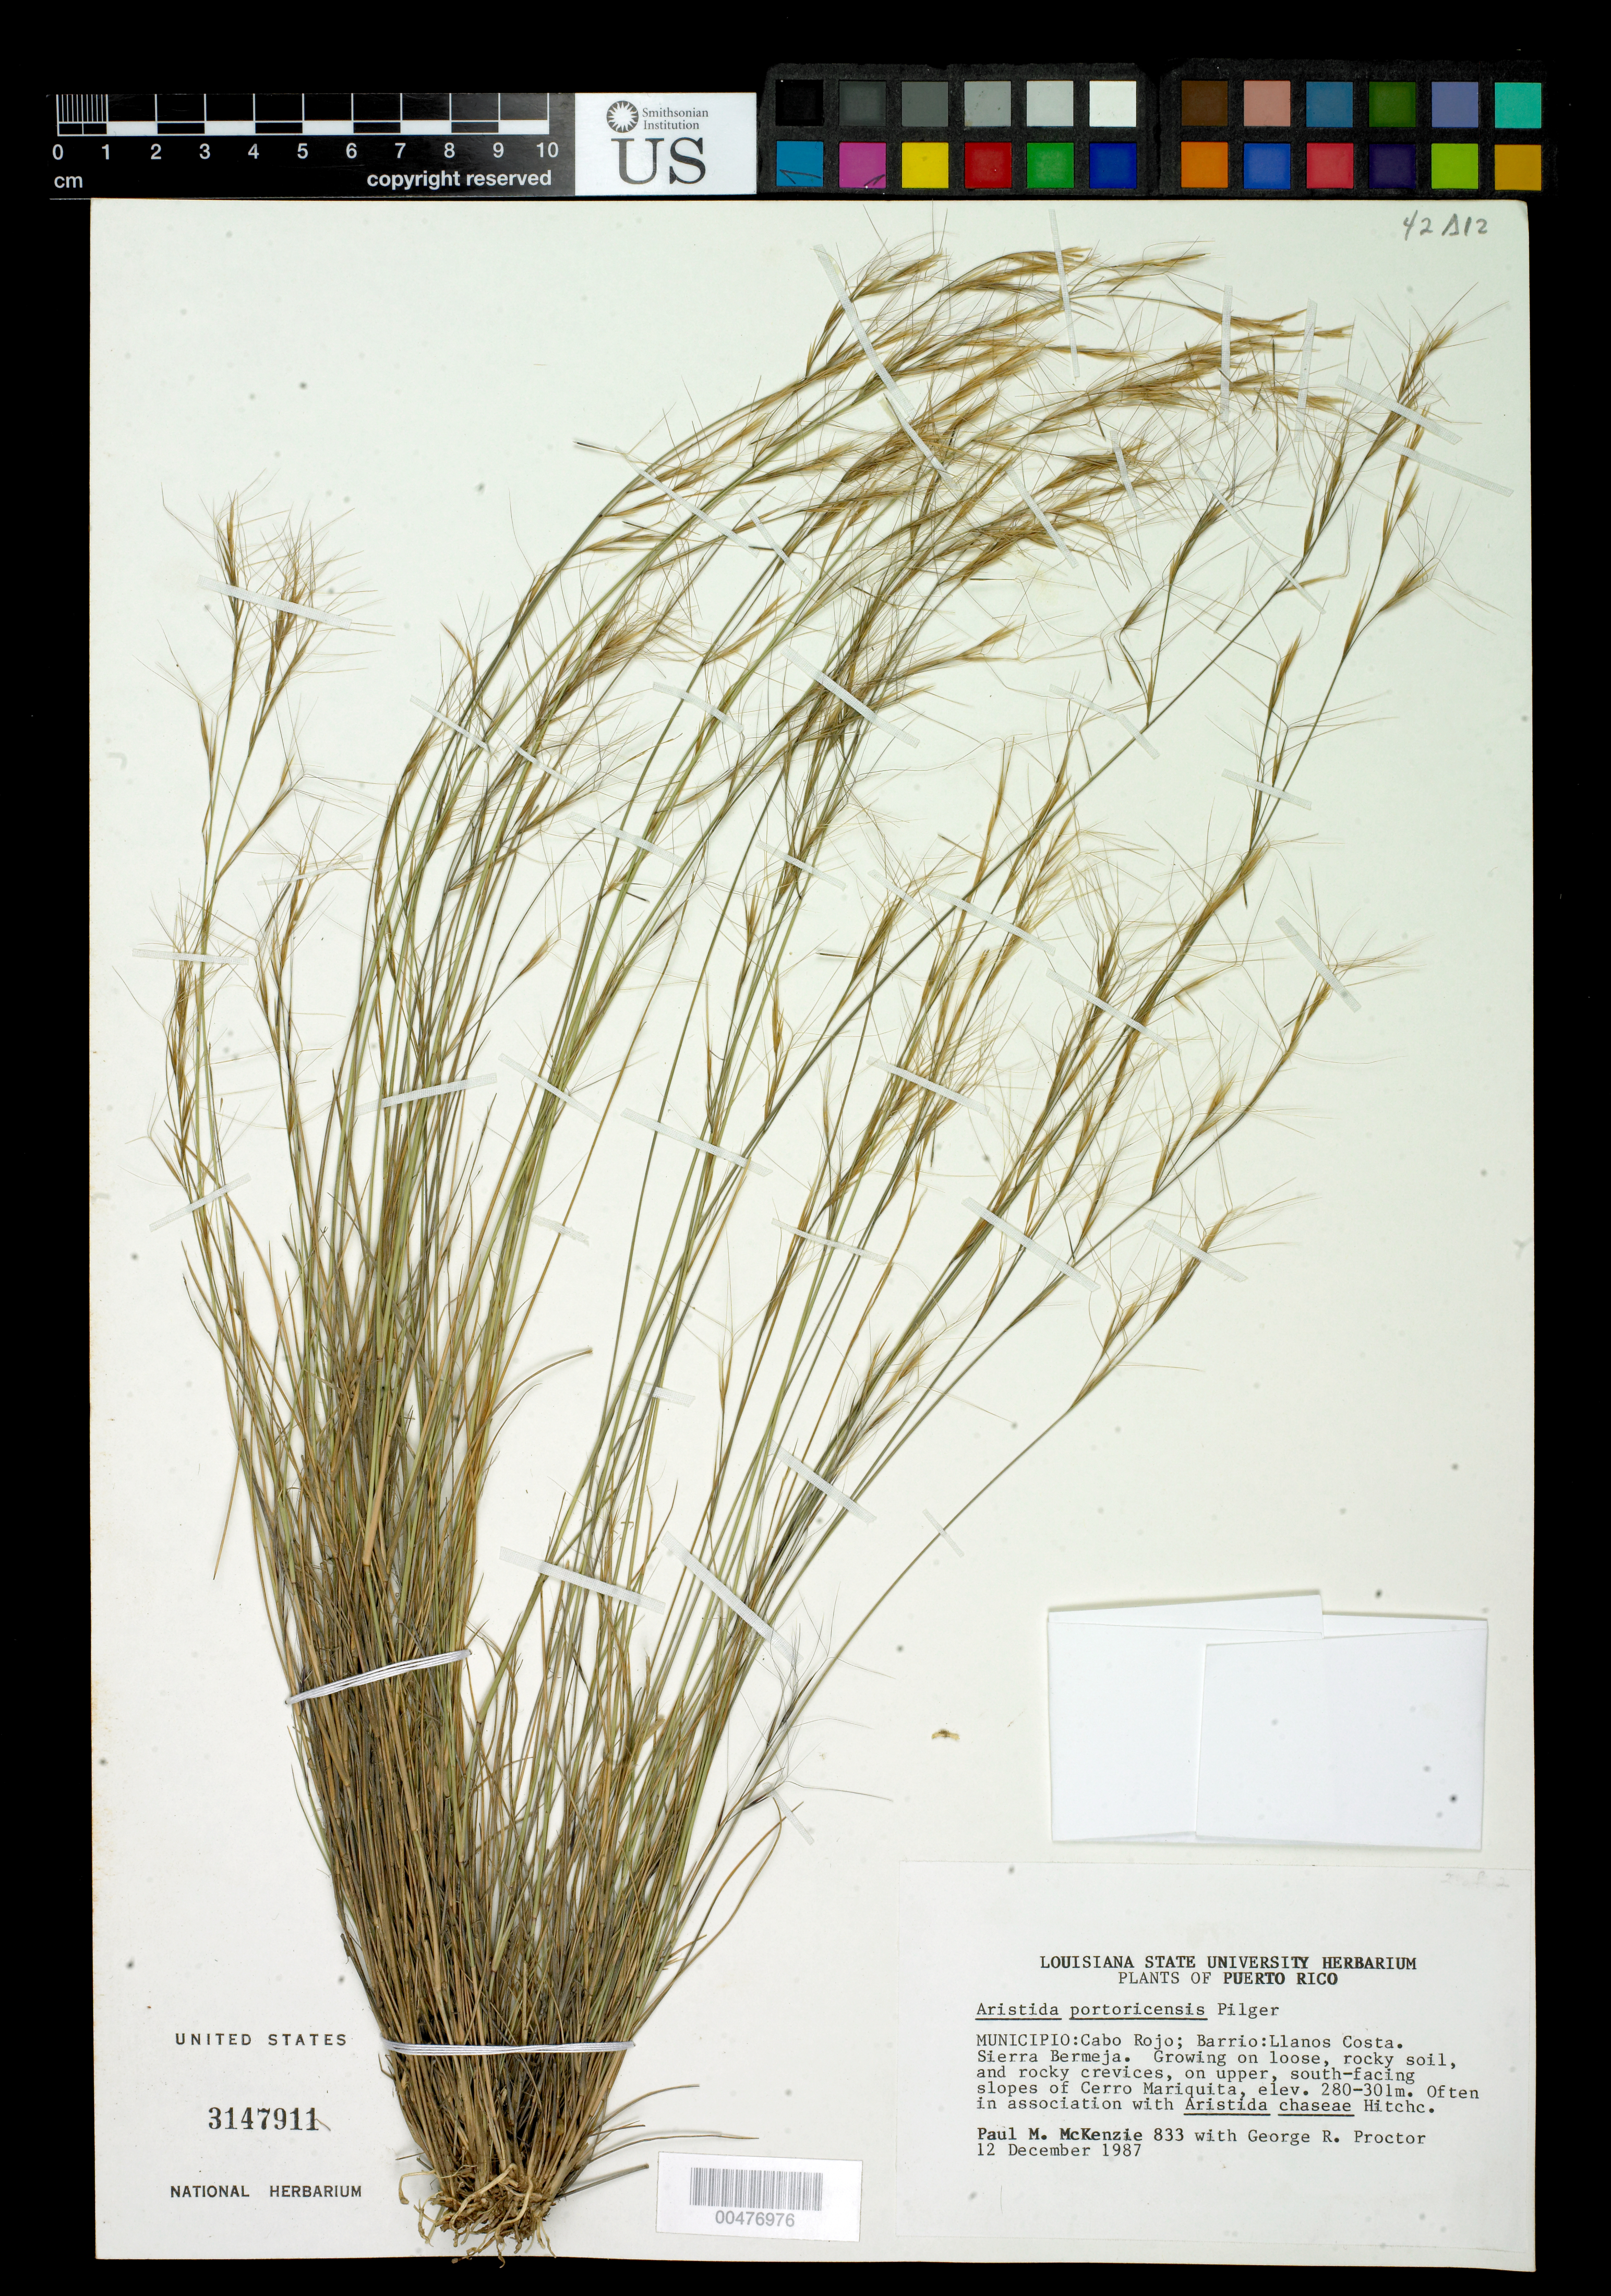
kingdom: Plantae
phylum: Tracheophyta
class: Liliopsida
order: Poales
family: Poaceae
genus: Aristida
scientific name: Aristida portoricensis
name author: Pilg. in Urb.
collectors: P. McKenzie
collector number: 833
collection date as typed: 12 Dec 1987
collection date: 1987-12-12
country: Puerto Rico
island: Greater Antilles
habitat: Loose rocky soil and rocky crevices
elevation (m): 280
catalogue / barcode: US 3147911